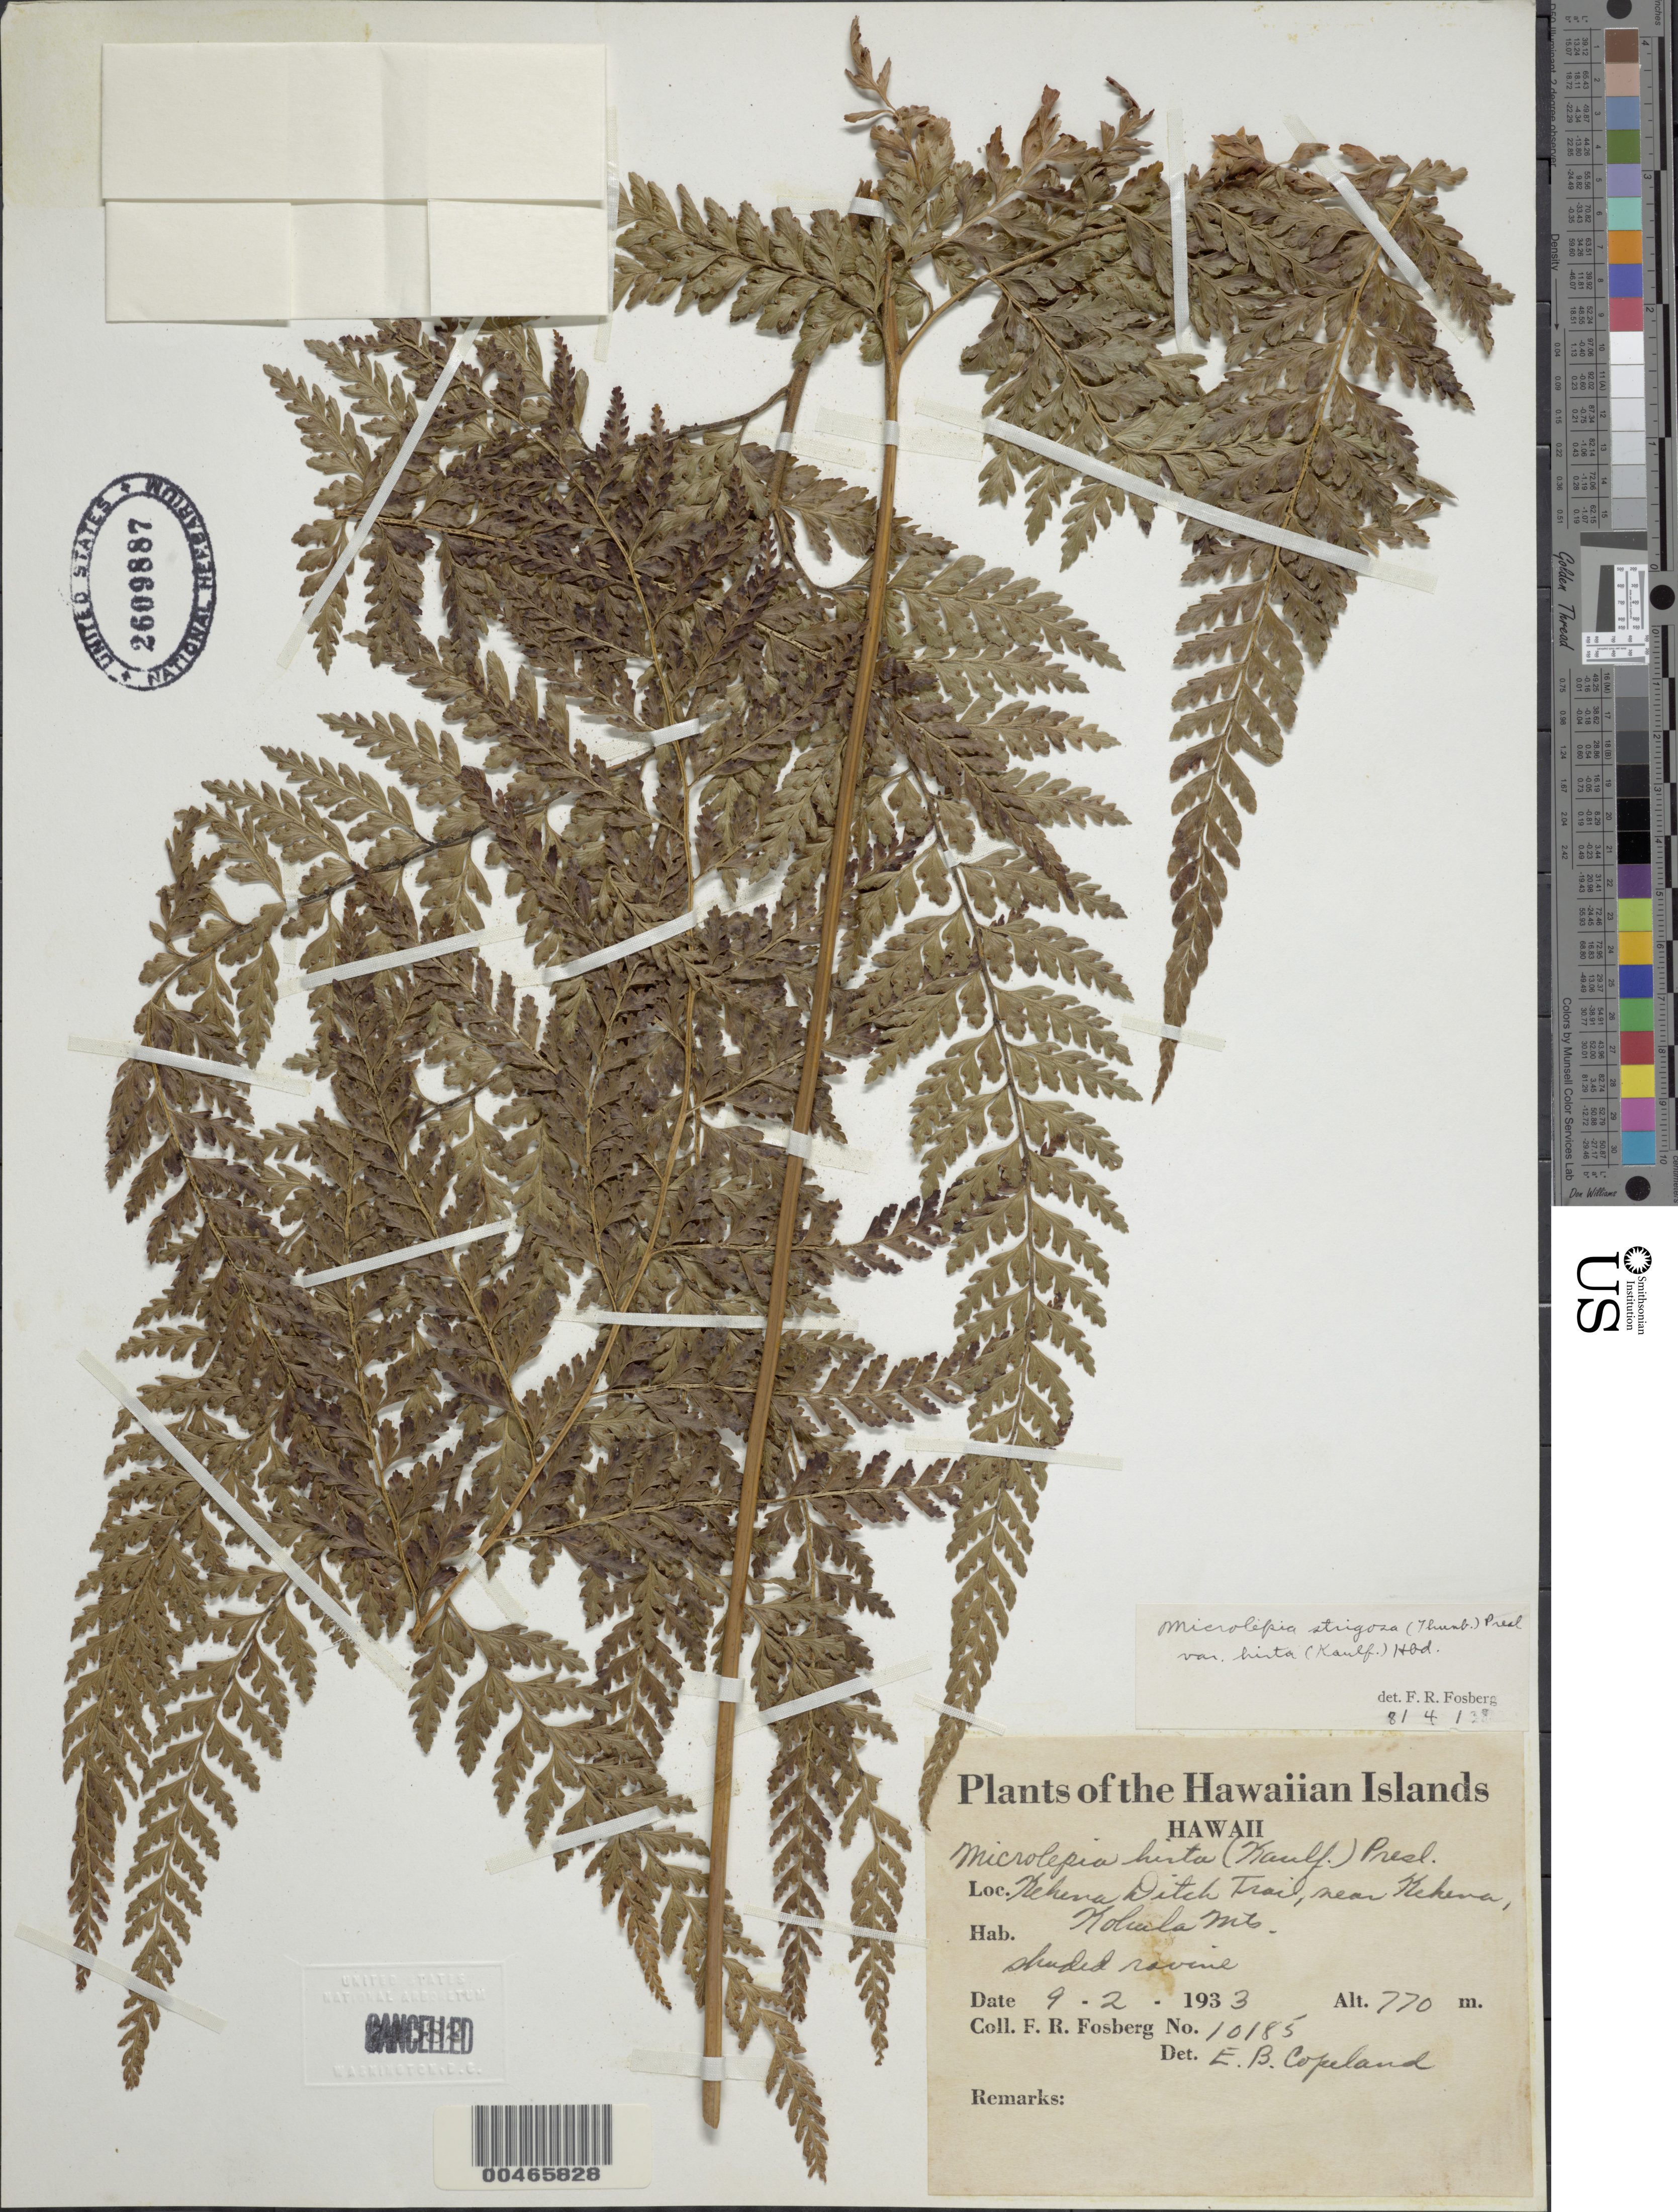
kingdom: Plantae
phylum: Tracheophyta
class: Polypodiopsida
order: Polypodiales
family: Dennstaedtiaceae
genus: Microlepia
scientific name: Microlepia speluncae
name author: (L.) T. Moore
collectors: F. R. Fosberg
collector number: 10185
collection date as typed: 2 Sep 1933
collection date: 1933-09-02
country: United States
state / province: Hawaii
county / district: Hawaii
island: Hawaii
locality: Kehina Ditch Trail, near Kehena, Koluila Mts.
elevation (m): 770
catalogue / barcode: US 2609887